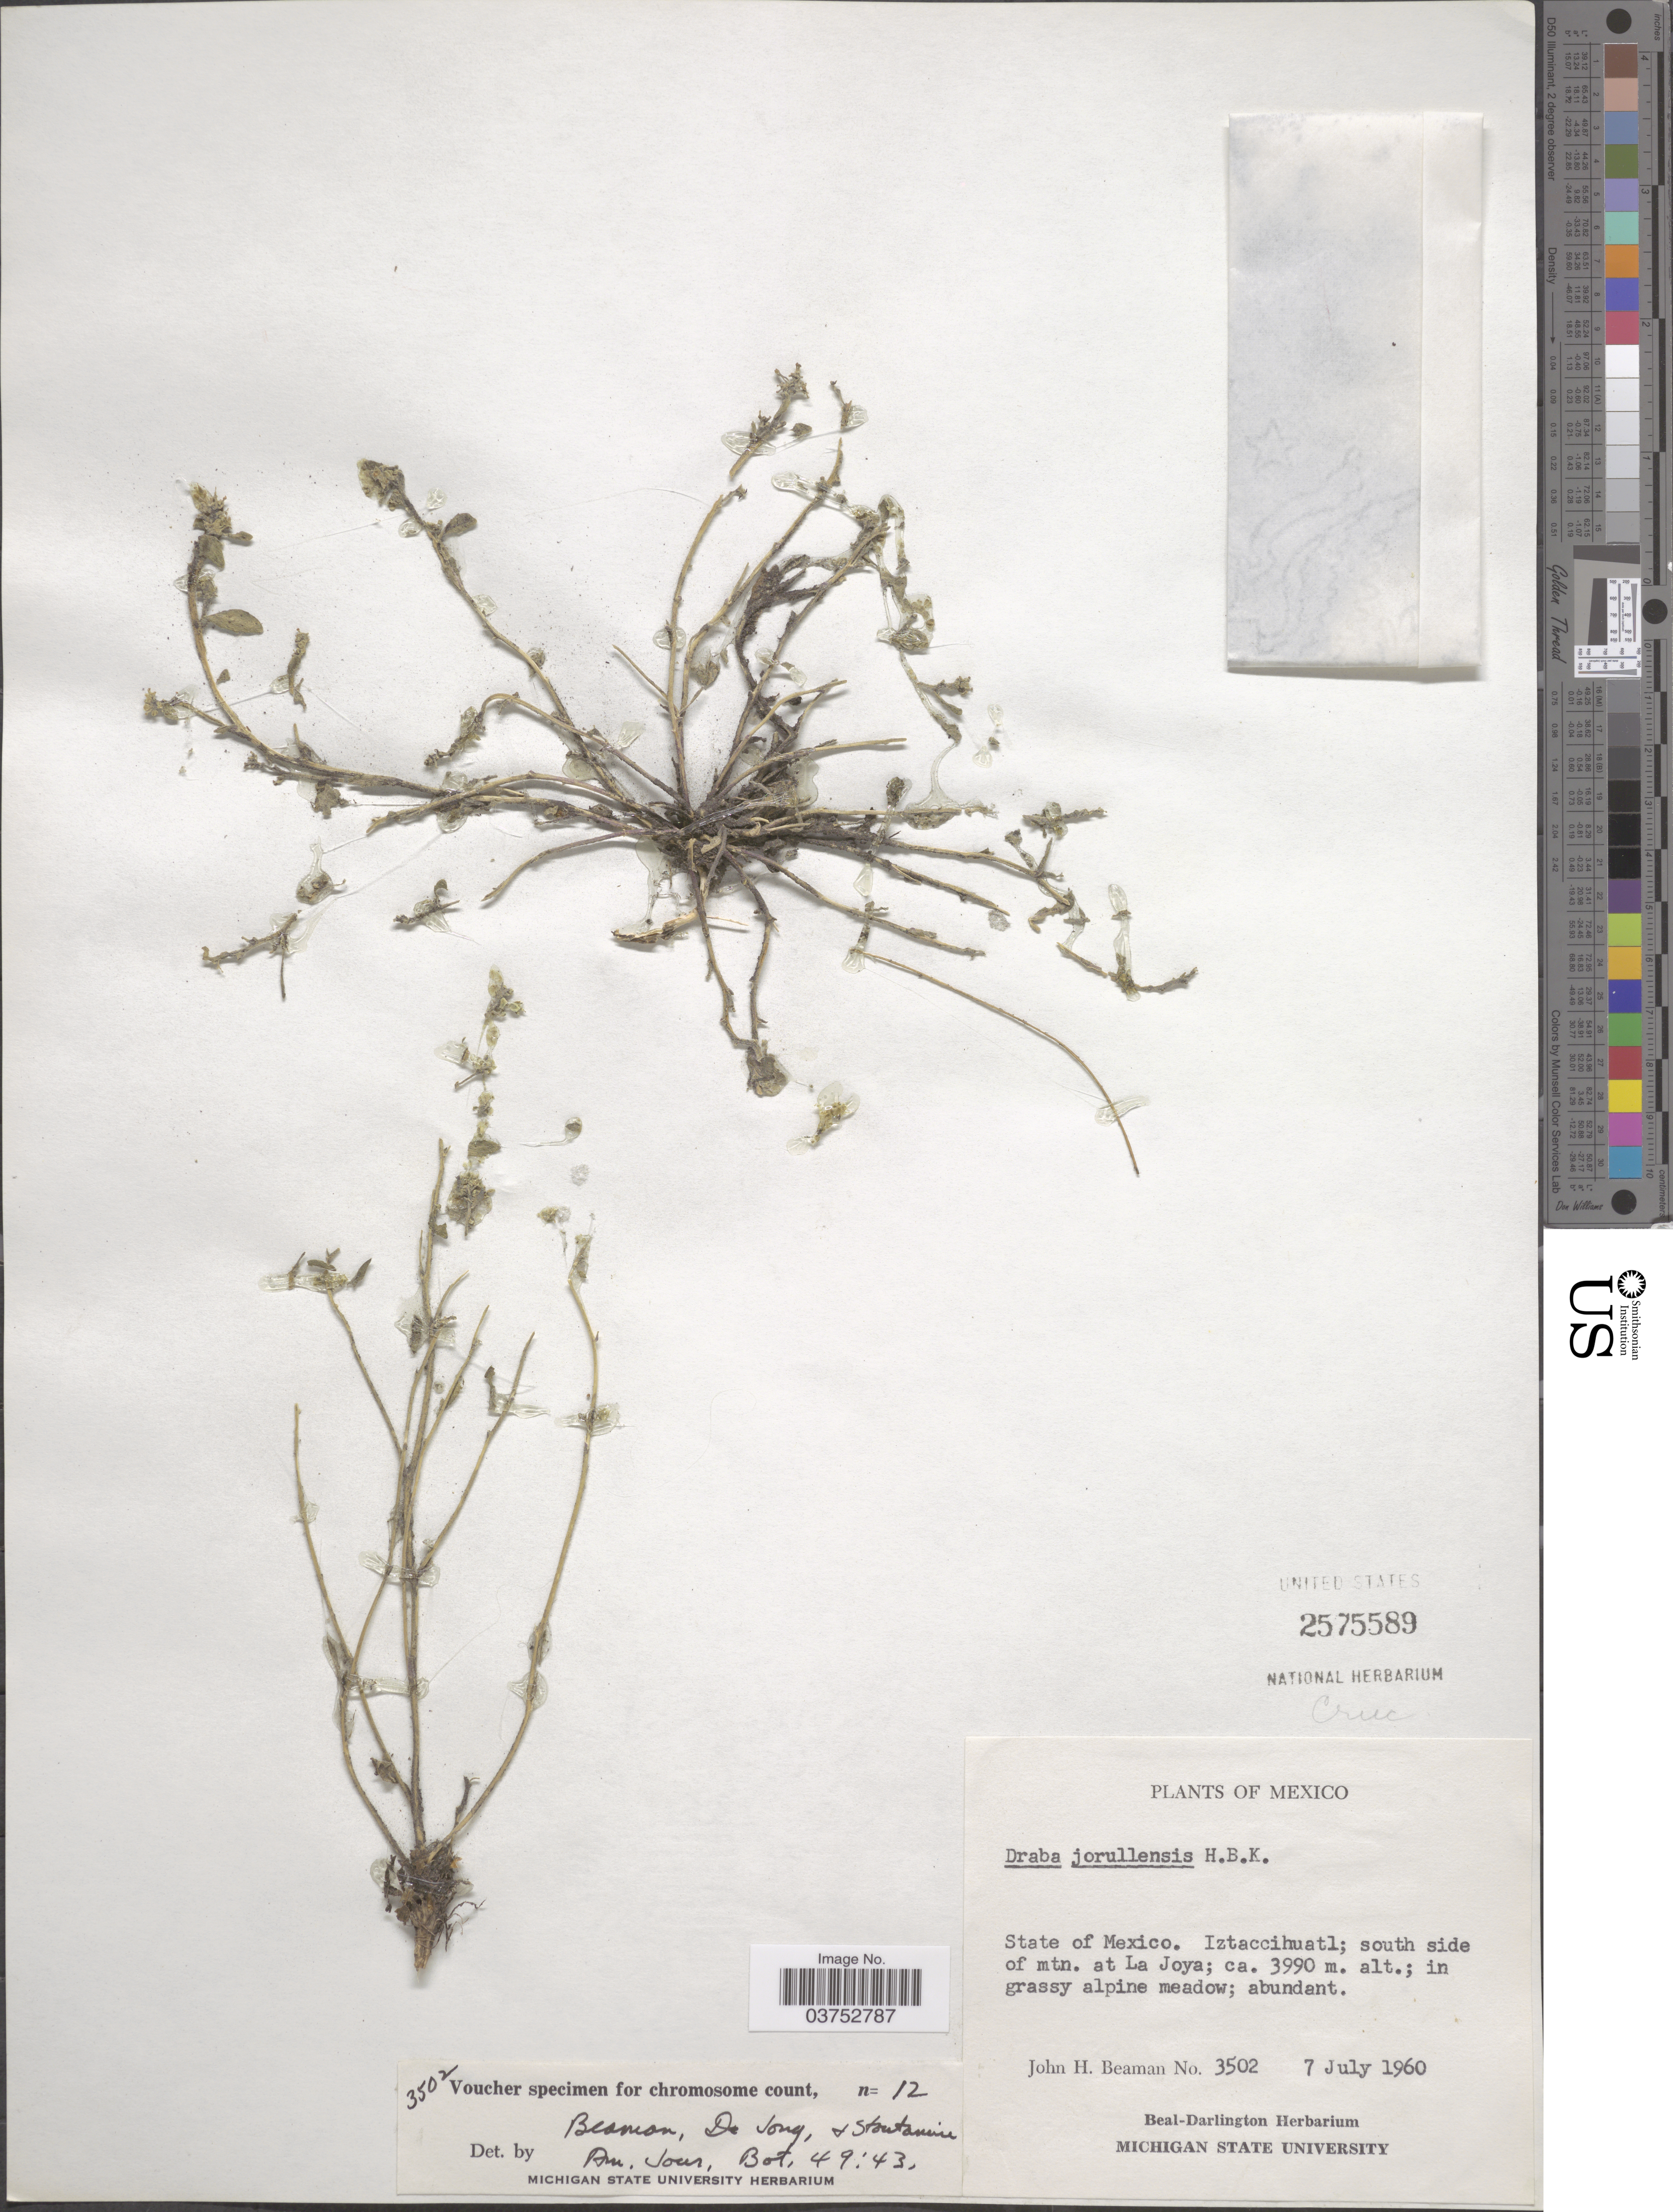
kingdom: Plantae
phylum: Tracheophyta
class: Magnoliopsida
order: Brassicales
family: Brassicaceae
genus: Draba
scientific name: Draba jorullensis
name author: Kunth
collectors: J. H. Beaman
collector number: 3502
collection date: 1960-07-07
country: Mexico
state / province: México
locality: Iztaccihuatl; south side of mtn. at La Joya.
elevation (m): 3990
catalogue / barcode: US 2575589